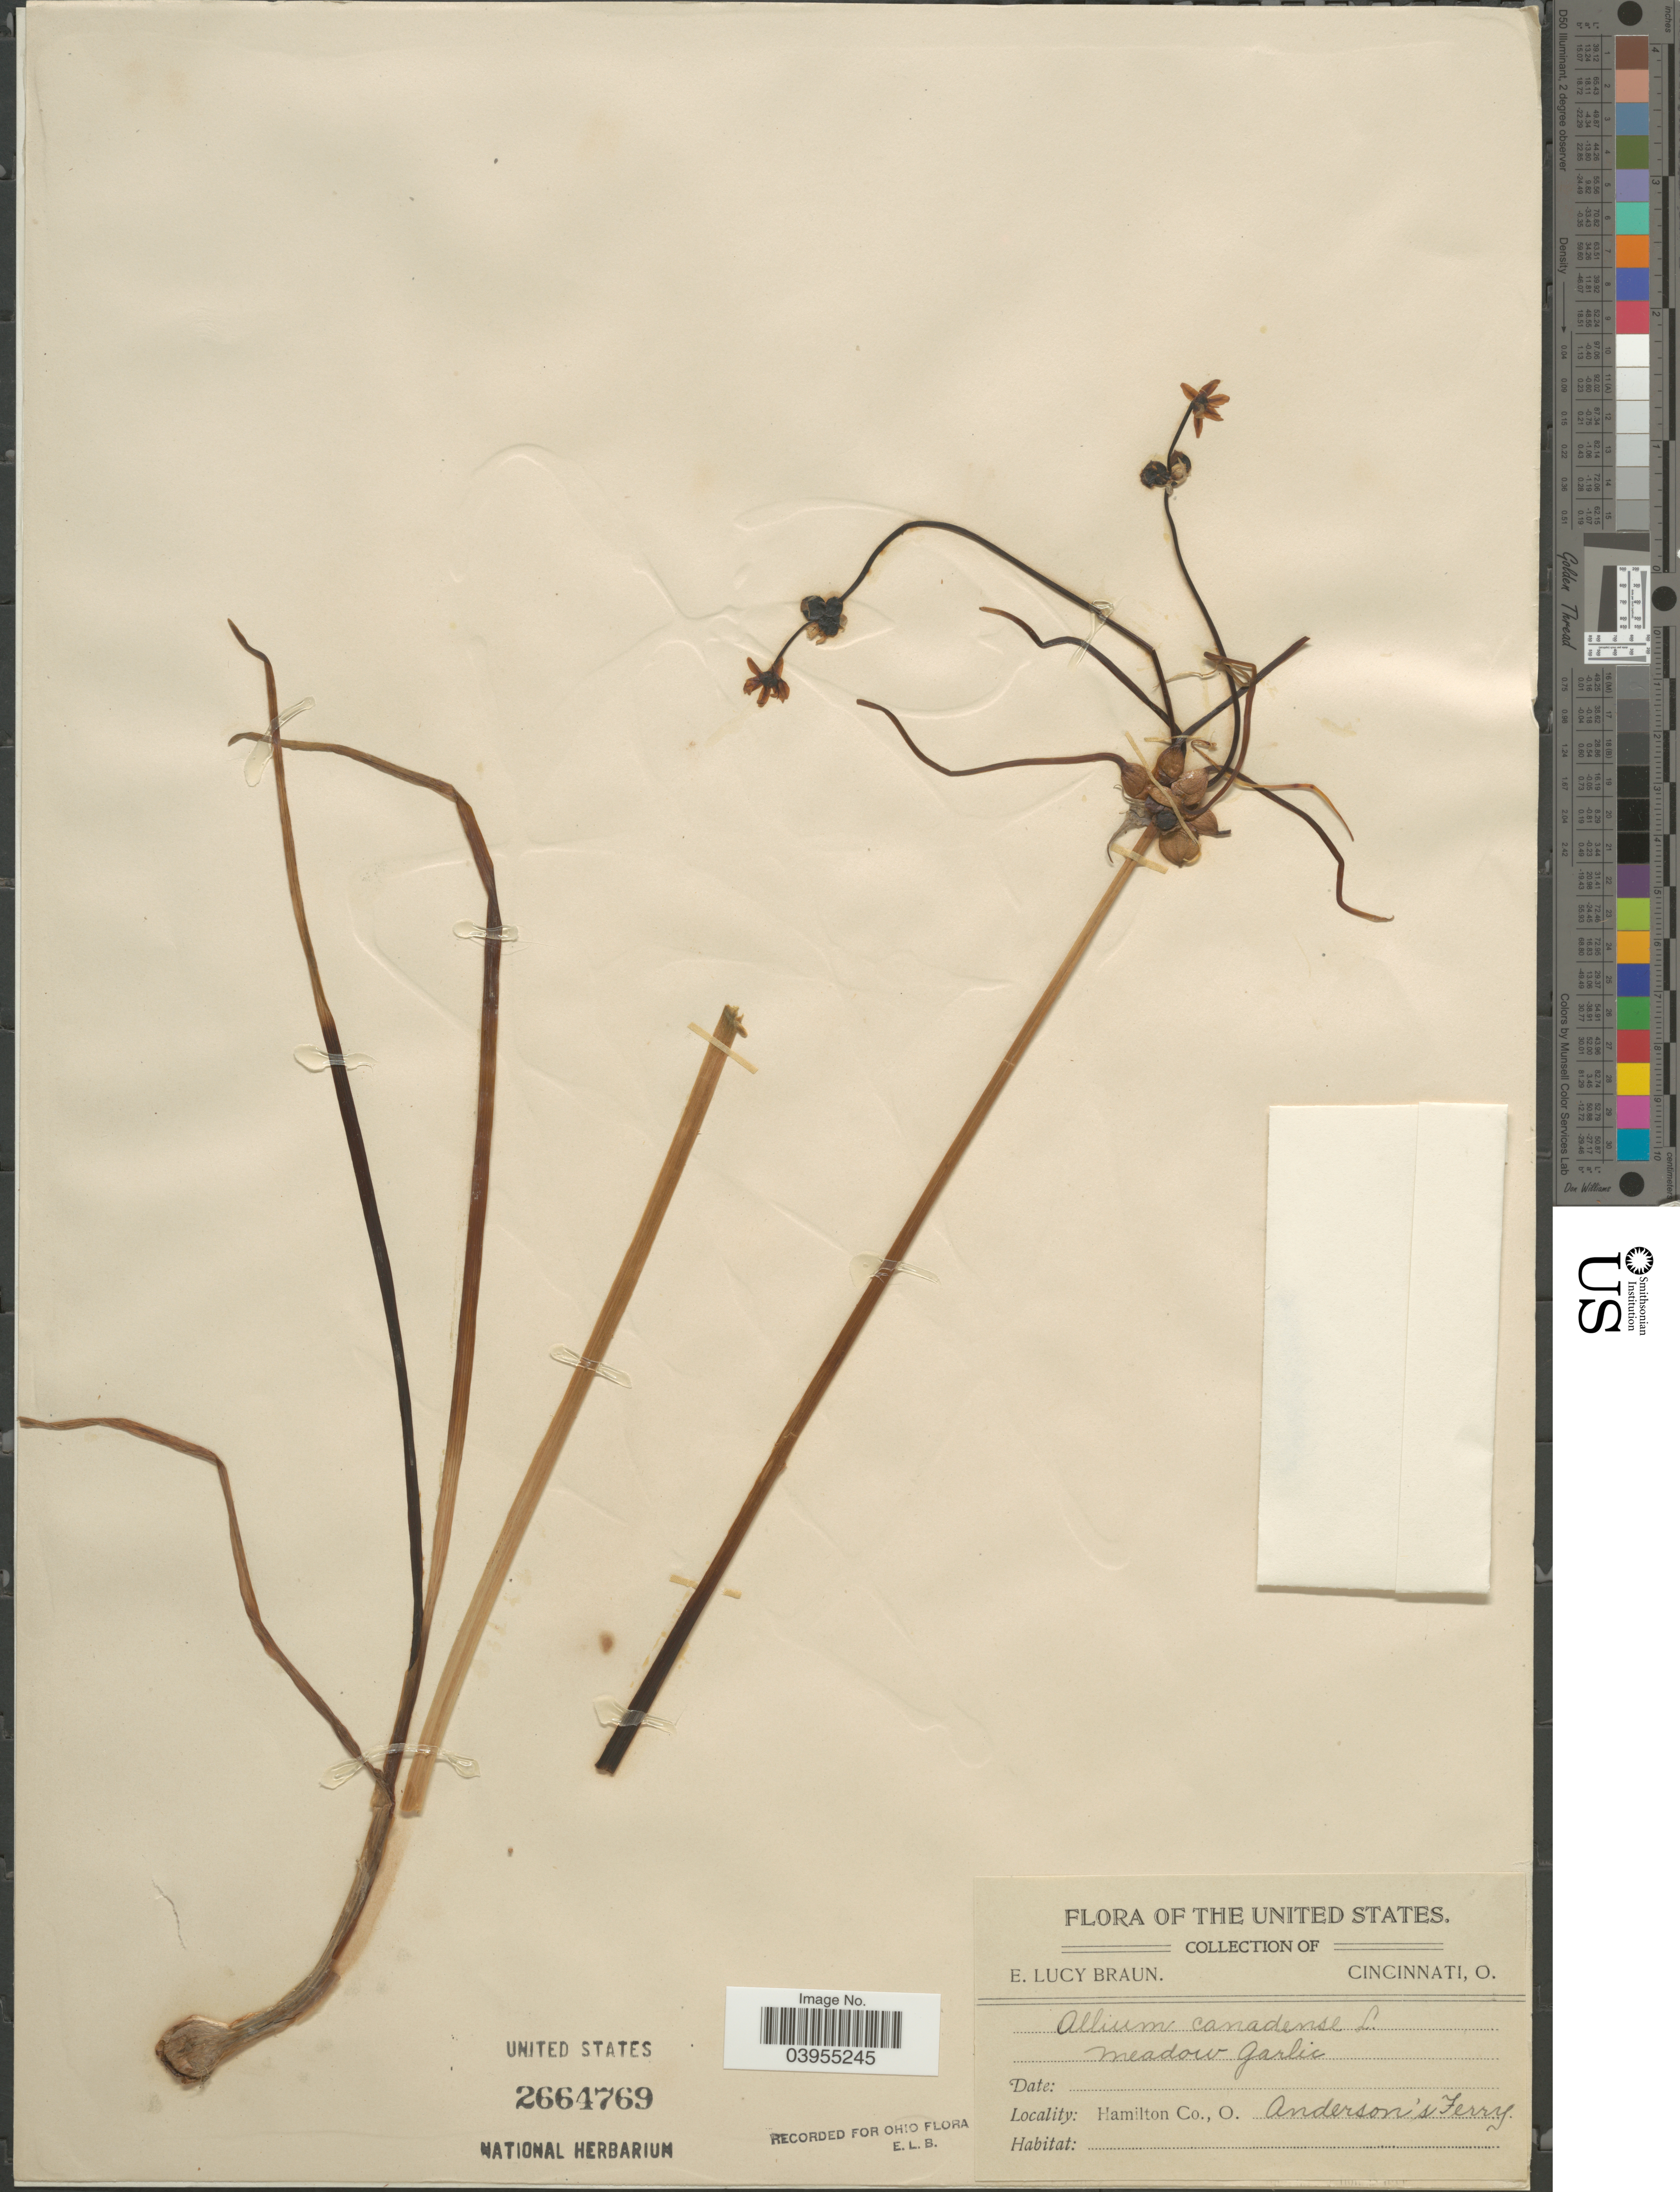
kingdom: Plantae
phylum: Tracheophyta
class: Liliopsida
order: Asparagales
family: Amaryllidaceae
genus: Allium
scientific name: Allium canadense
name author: L.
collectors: E. L. Braun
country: United States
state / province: Ohio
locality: Hamilton Co., Anderson's Ferry.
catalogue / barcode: US 2664769